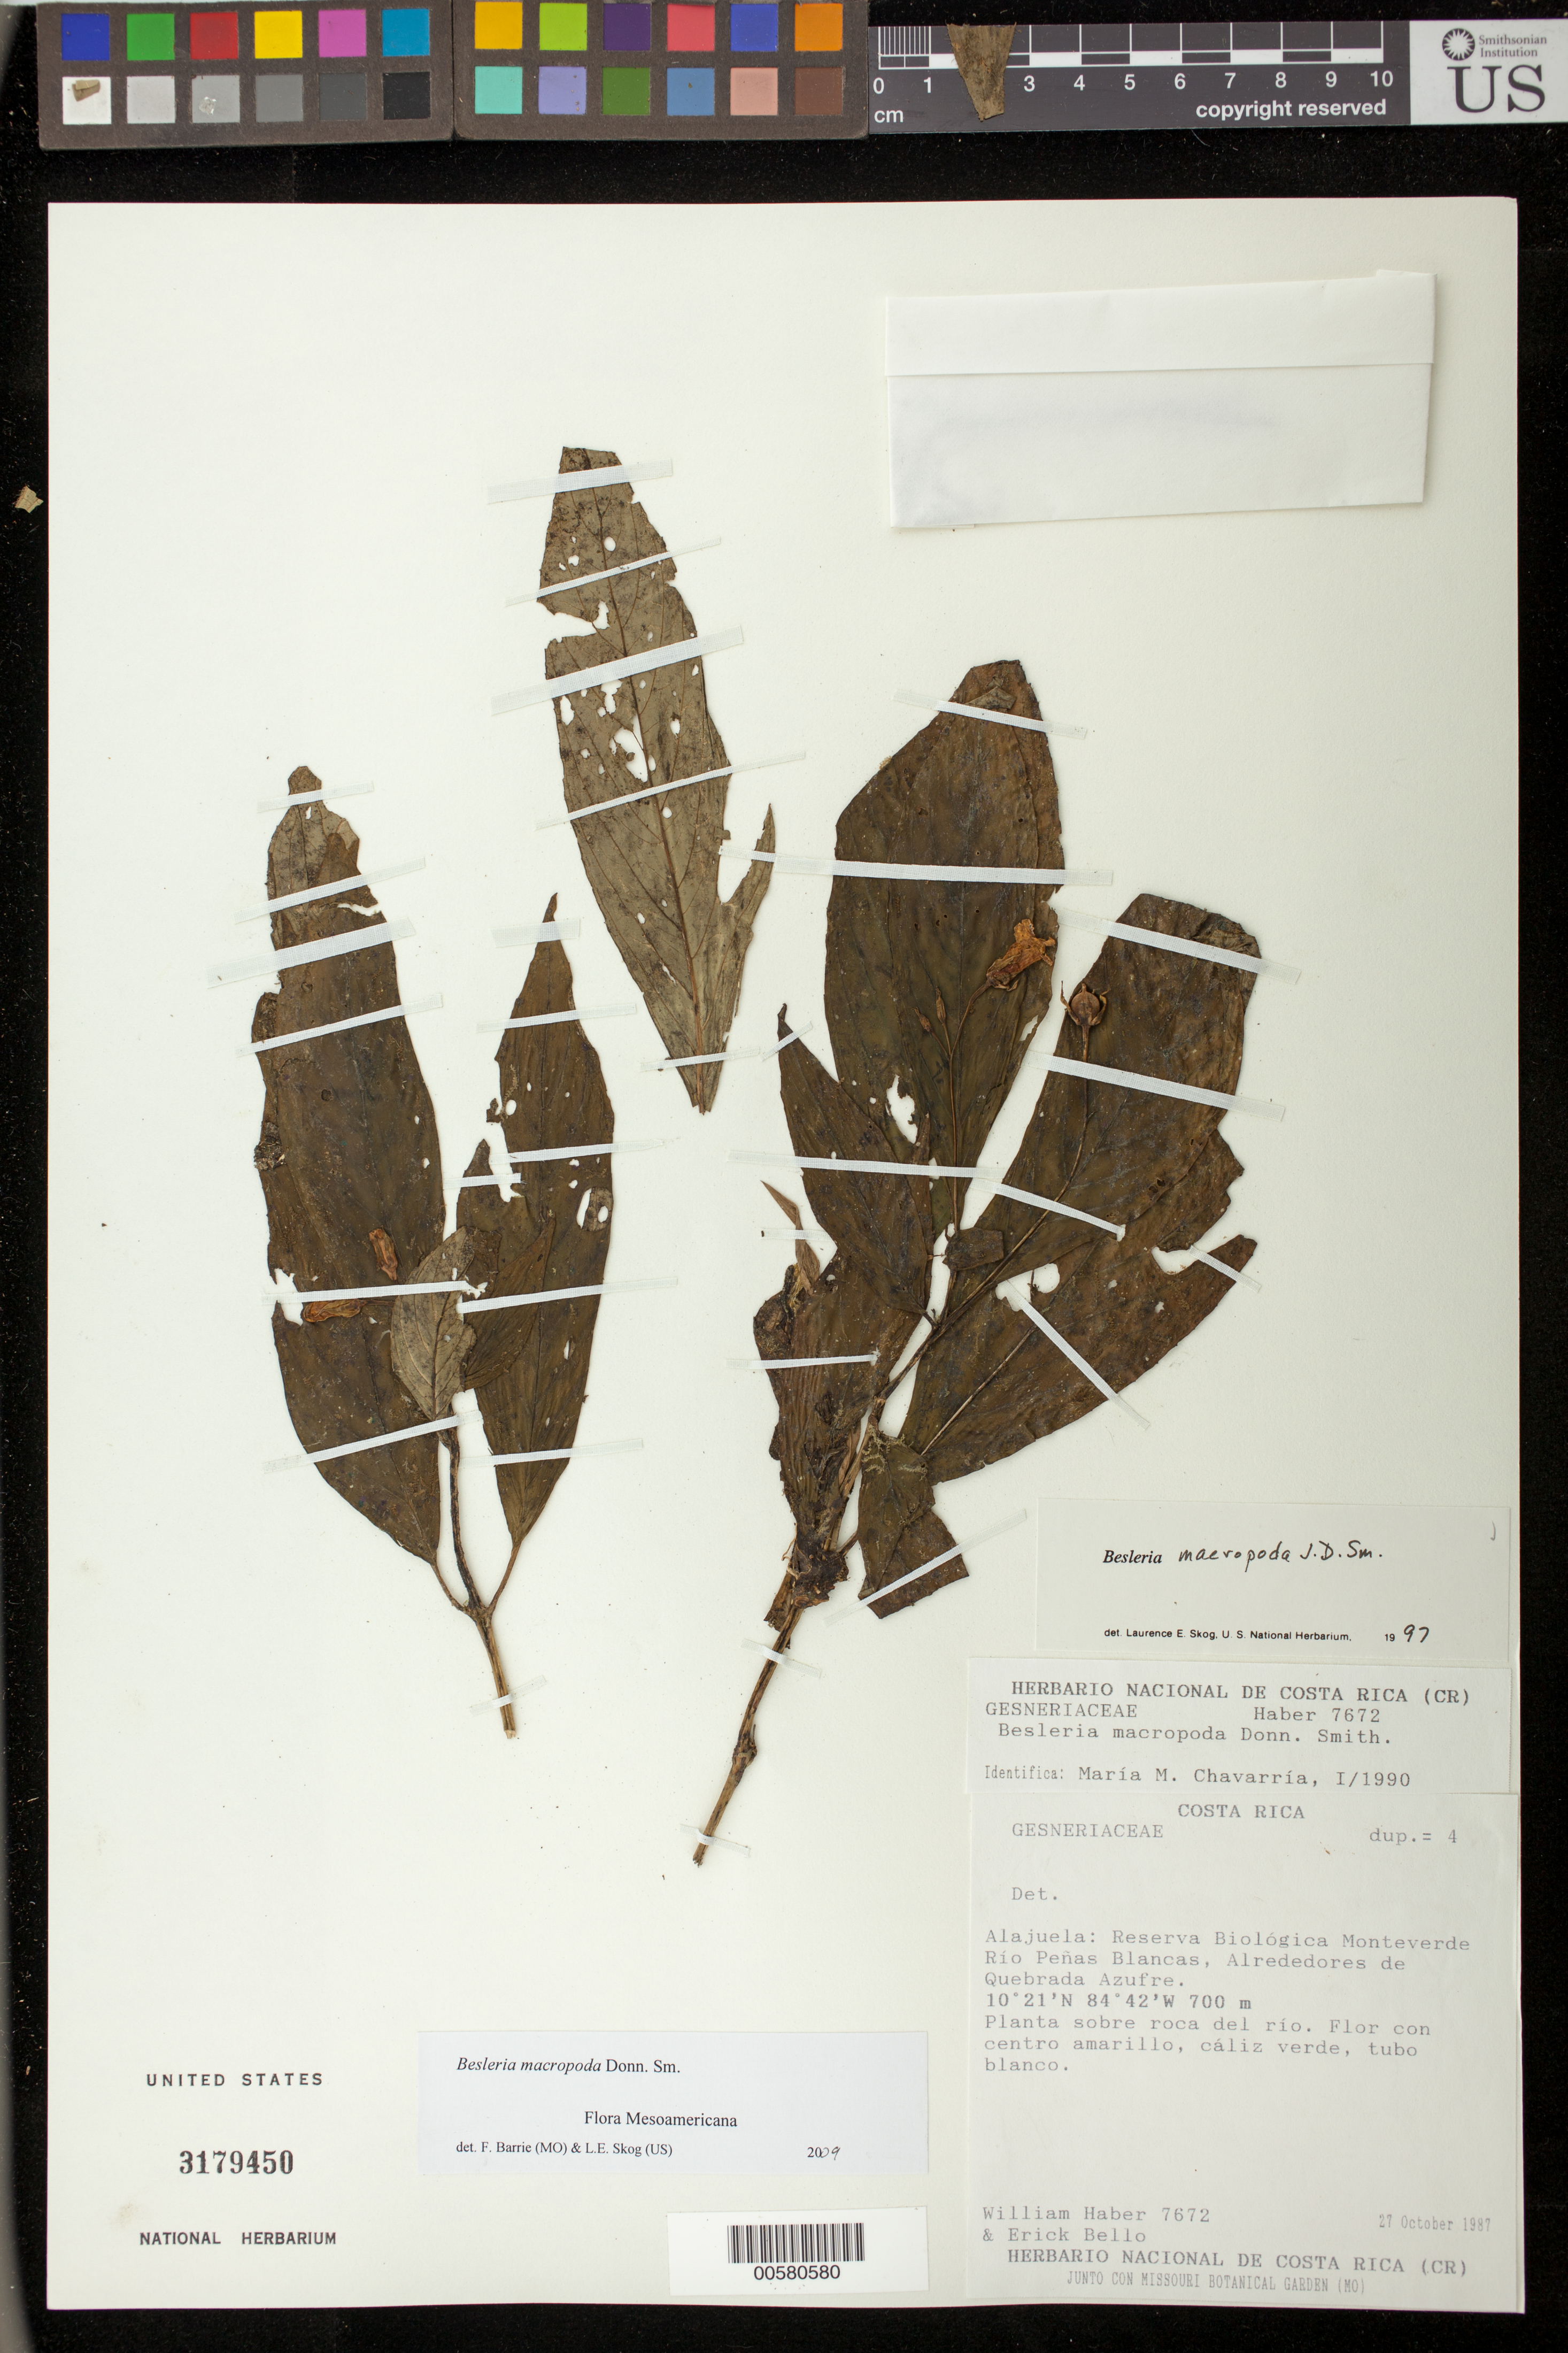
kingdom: Plantae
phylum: Tracheophyta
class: Magnoliopsida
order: Lamiales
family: Gesneriaceae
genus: Besleria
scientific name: Besleria macropoda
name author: Donn. Sm.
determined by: Skog, Laurence E.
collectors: W. A. Haber & E. Bello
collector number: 7672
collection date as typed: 27 Oct 1987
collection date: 1987-10-27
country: Costa Rica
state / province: Alajuela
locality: Reserva Biológica Monteverde, Río Peñas Blancas, alrededores de Quebrada Azufre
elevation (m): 700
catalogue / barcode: US 3179450